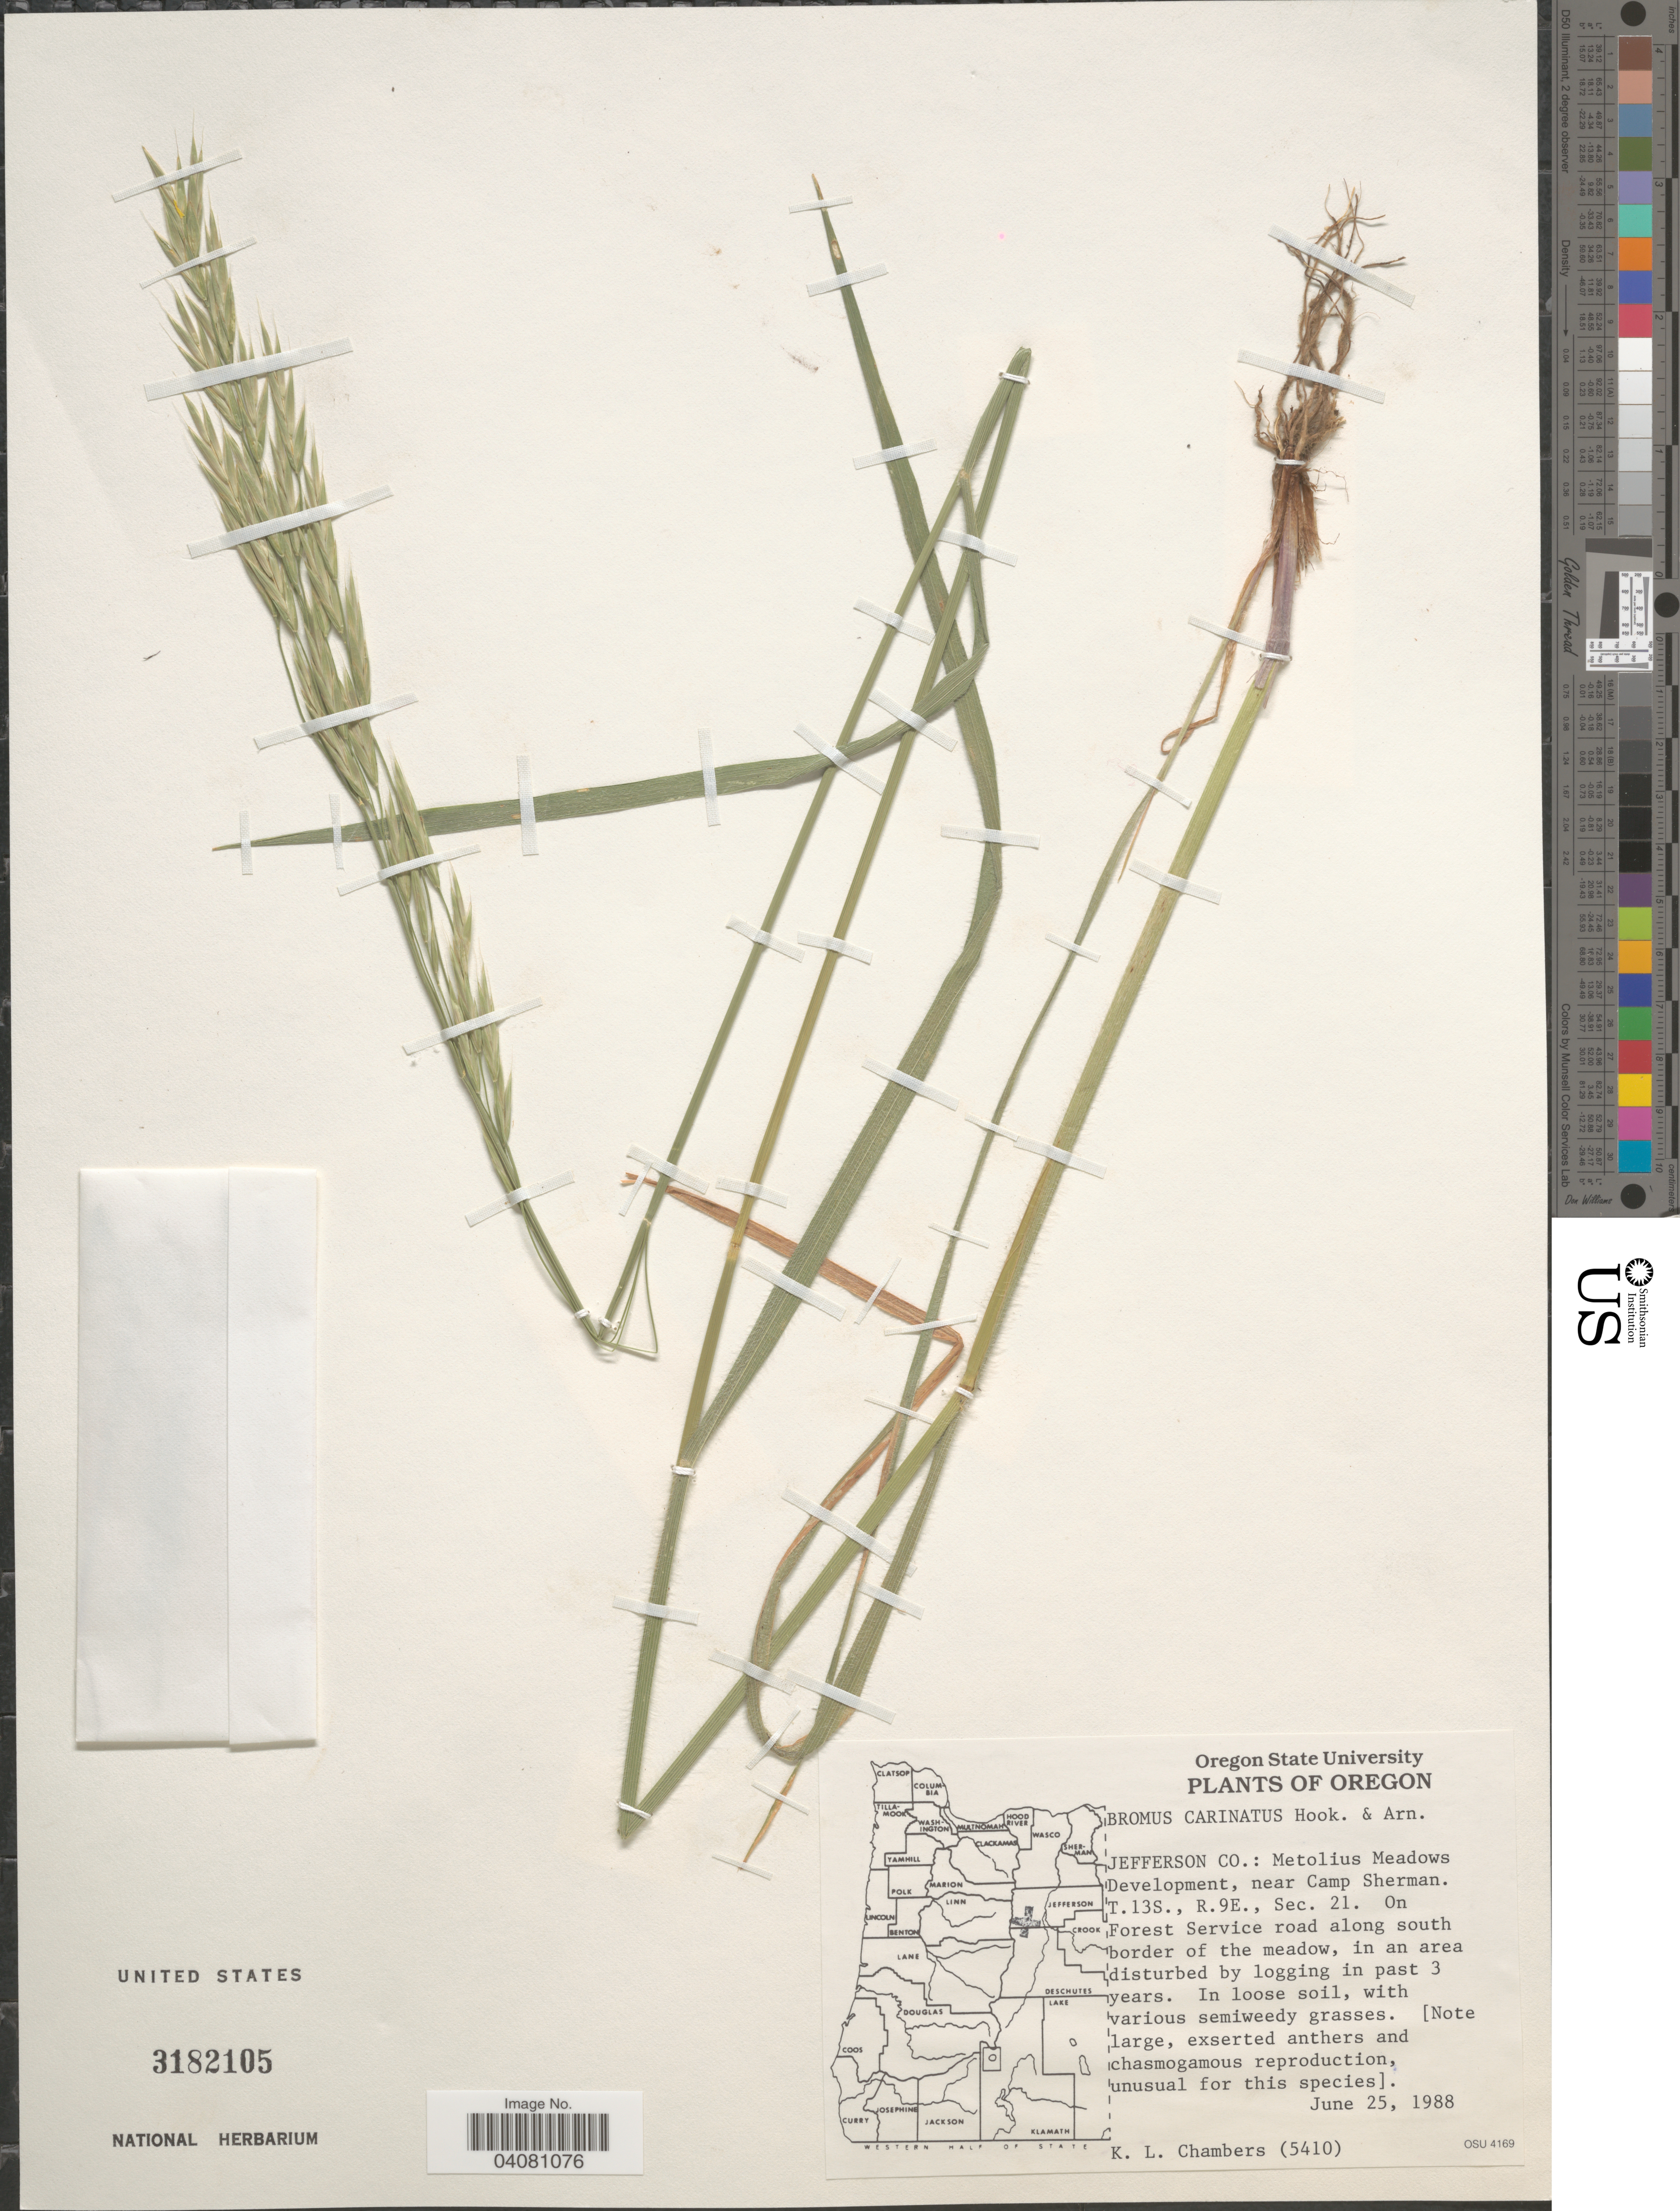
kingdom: Plantae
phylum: Tracheophyta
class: Liliopsida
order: Poales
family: Poaceae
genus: Bromus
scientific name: Bromus carinatus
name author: Hook. & Arn.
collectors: K. Chambers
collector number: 5410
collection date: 1988-06-25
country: United States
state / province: Oregon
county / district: Jefferson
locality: Jefferson Co.: Metolius Meadows Development, near Camp Sherman. T,13S., R.9E., Sec. 21. On Forest Service road along south border of the meadow.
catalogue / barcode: US 3182105